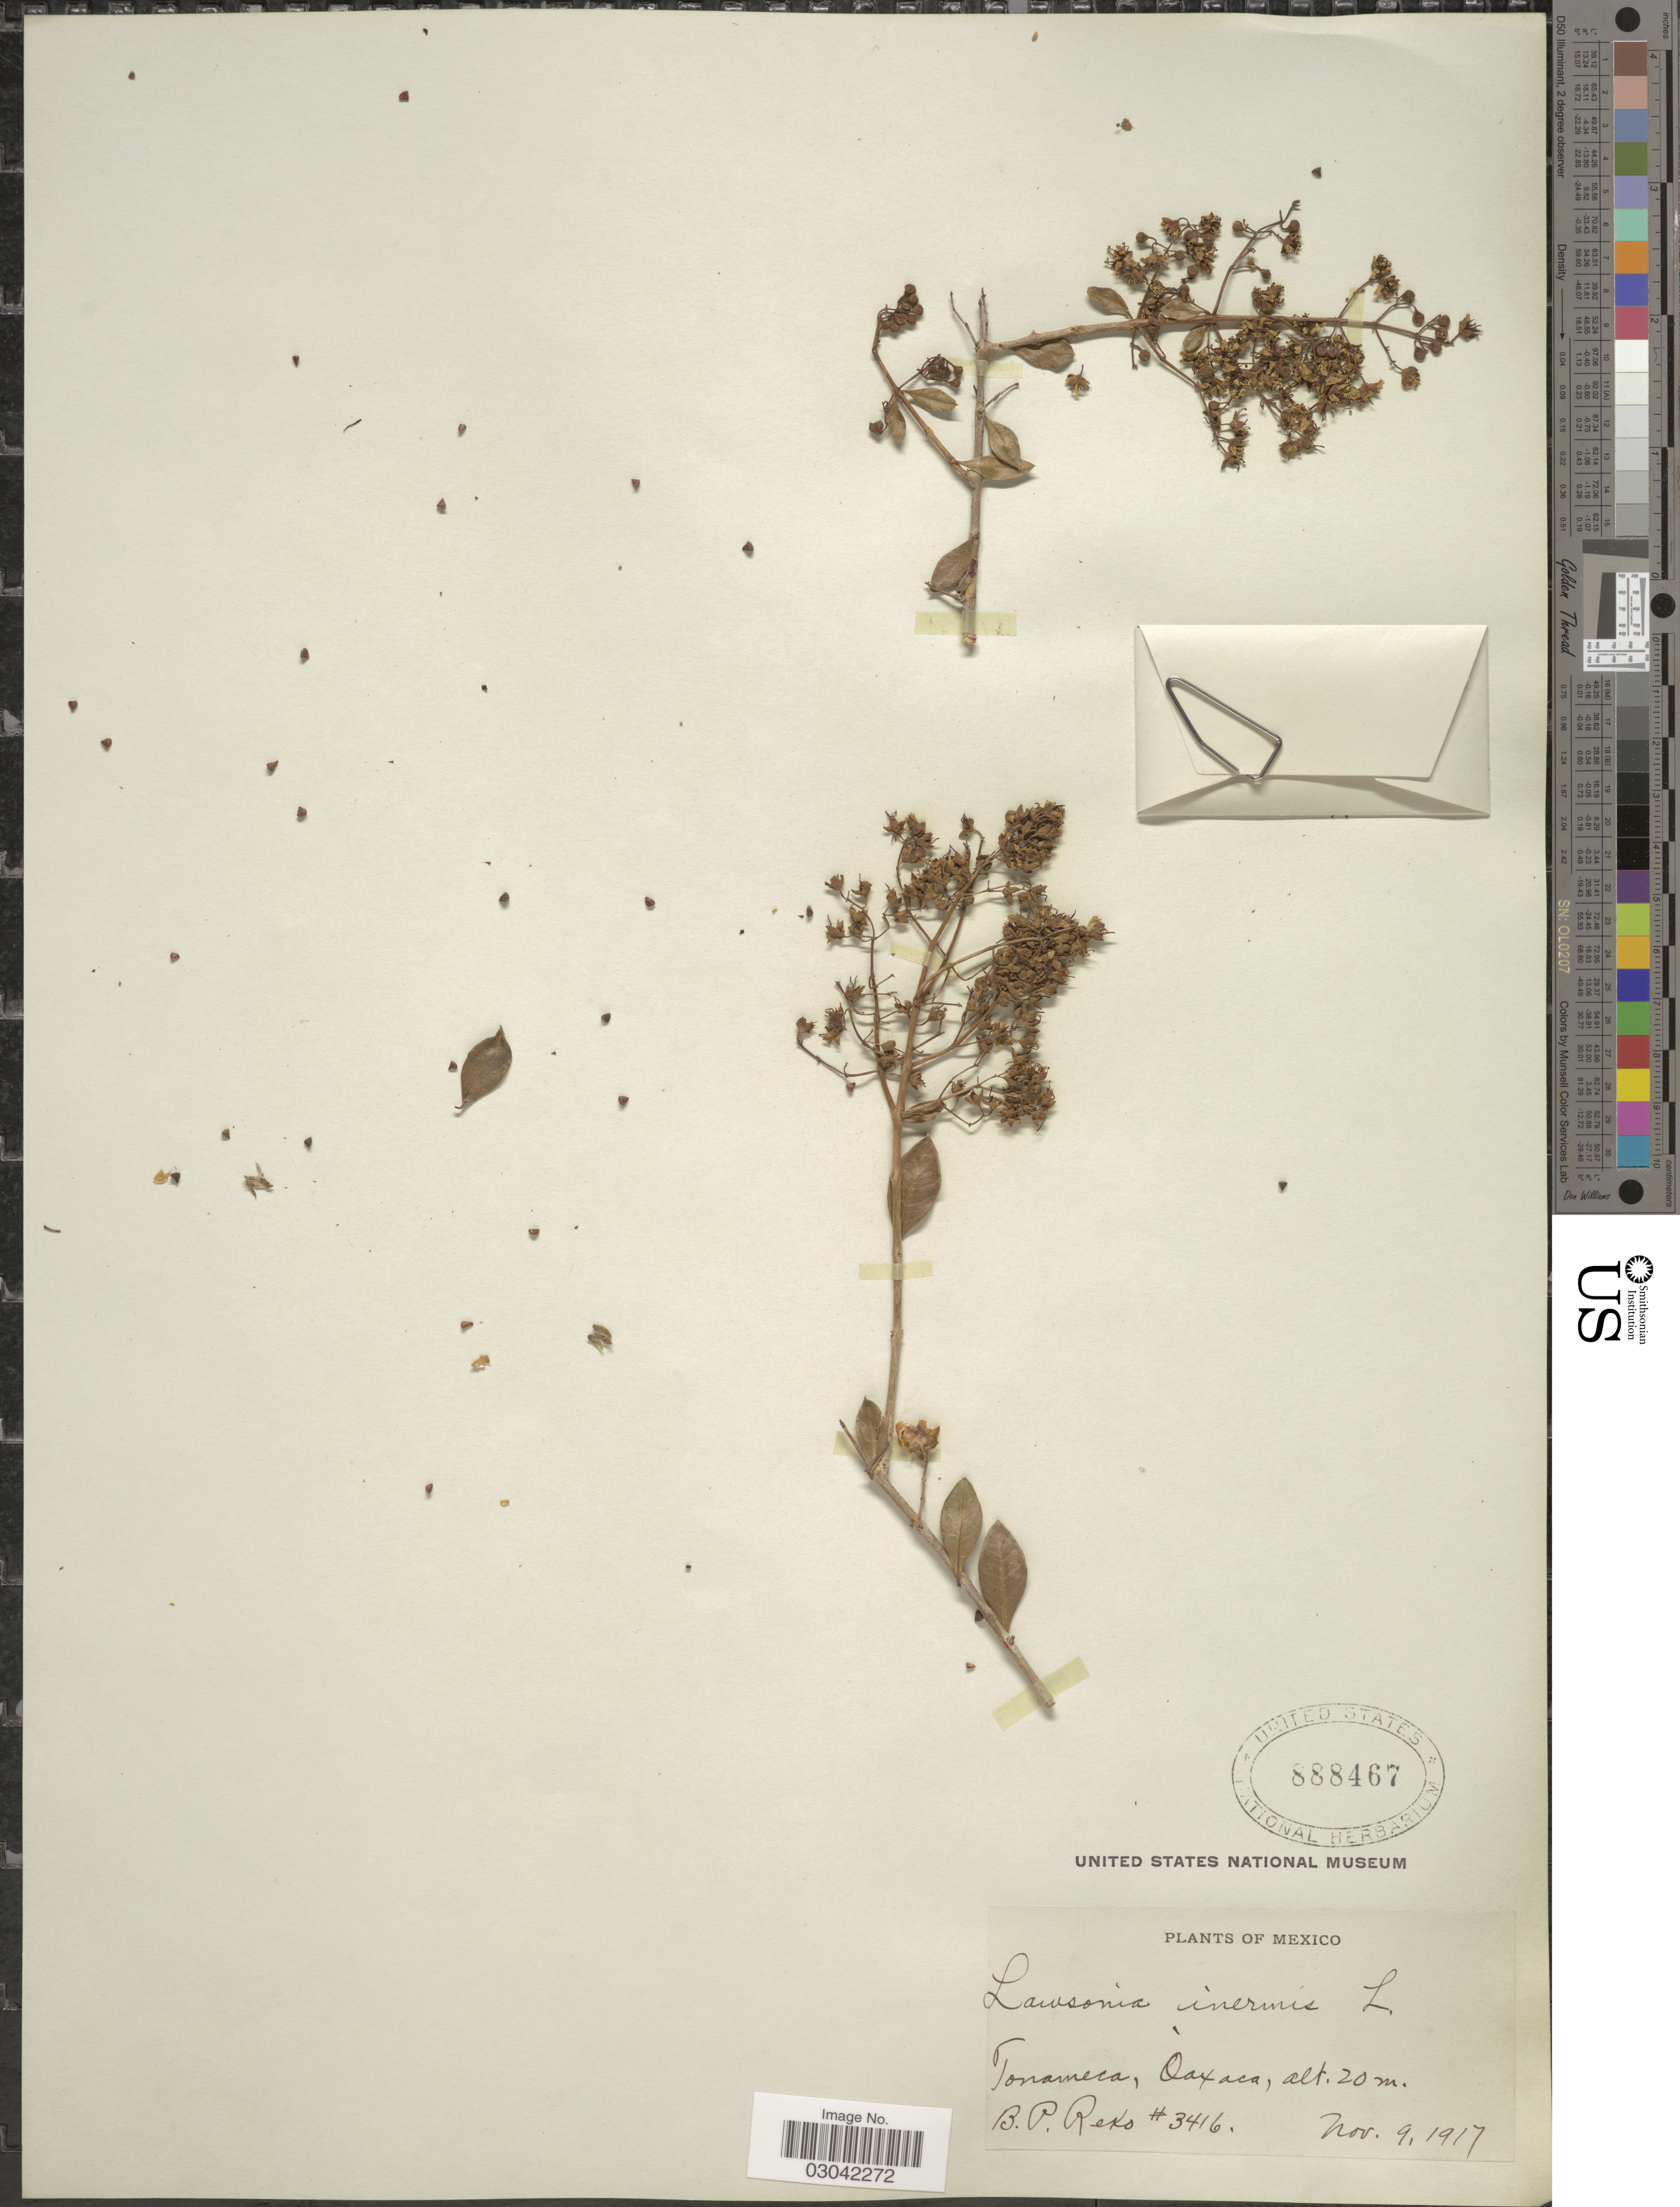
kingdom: Plantae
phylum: Tracheophyta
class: Magnoliopsida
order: Myrtales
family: Lythraceae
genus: Lawsonia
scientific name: Lawsonia inermis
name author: L.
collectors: B. P. Reko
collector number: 3416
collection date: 1917-11-09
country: Mexico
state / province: Oaxaca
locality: Tonameca.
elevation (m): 20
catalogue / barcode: US 888467